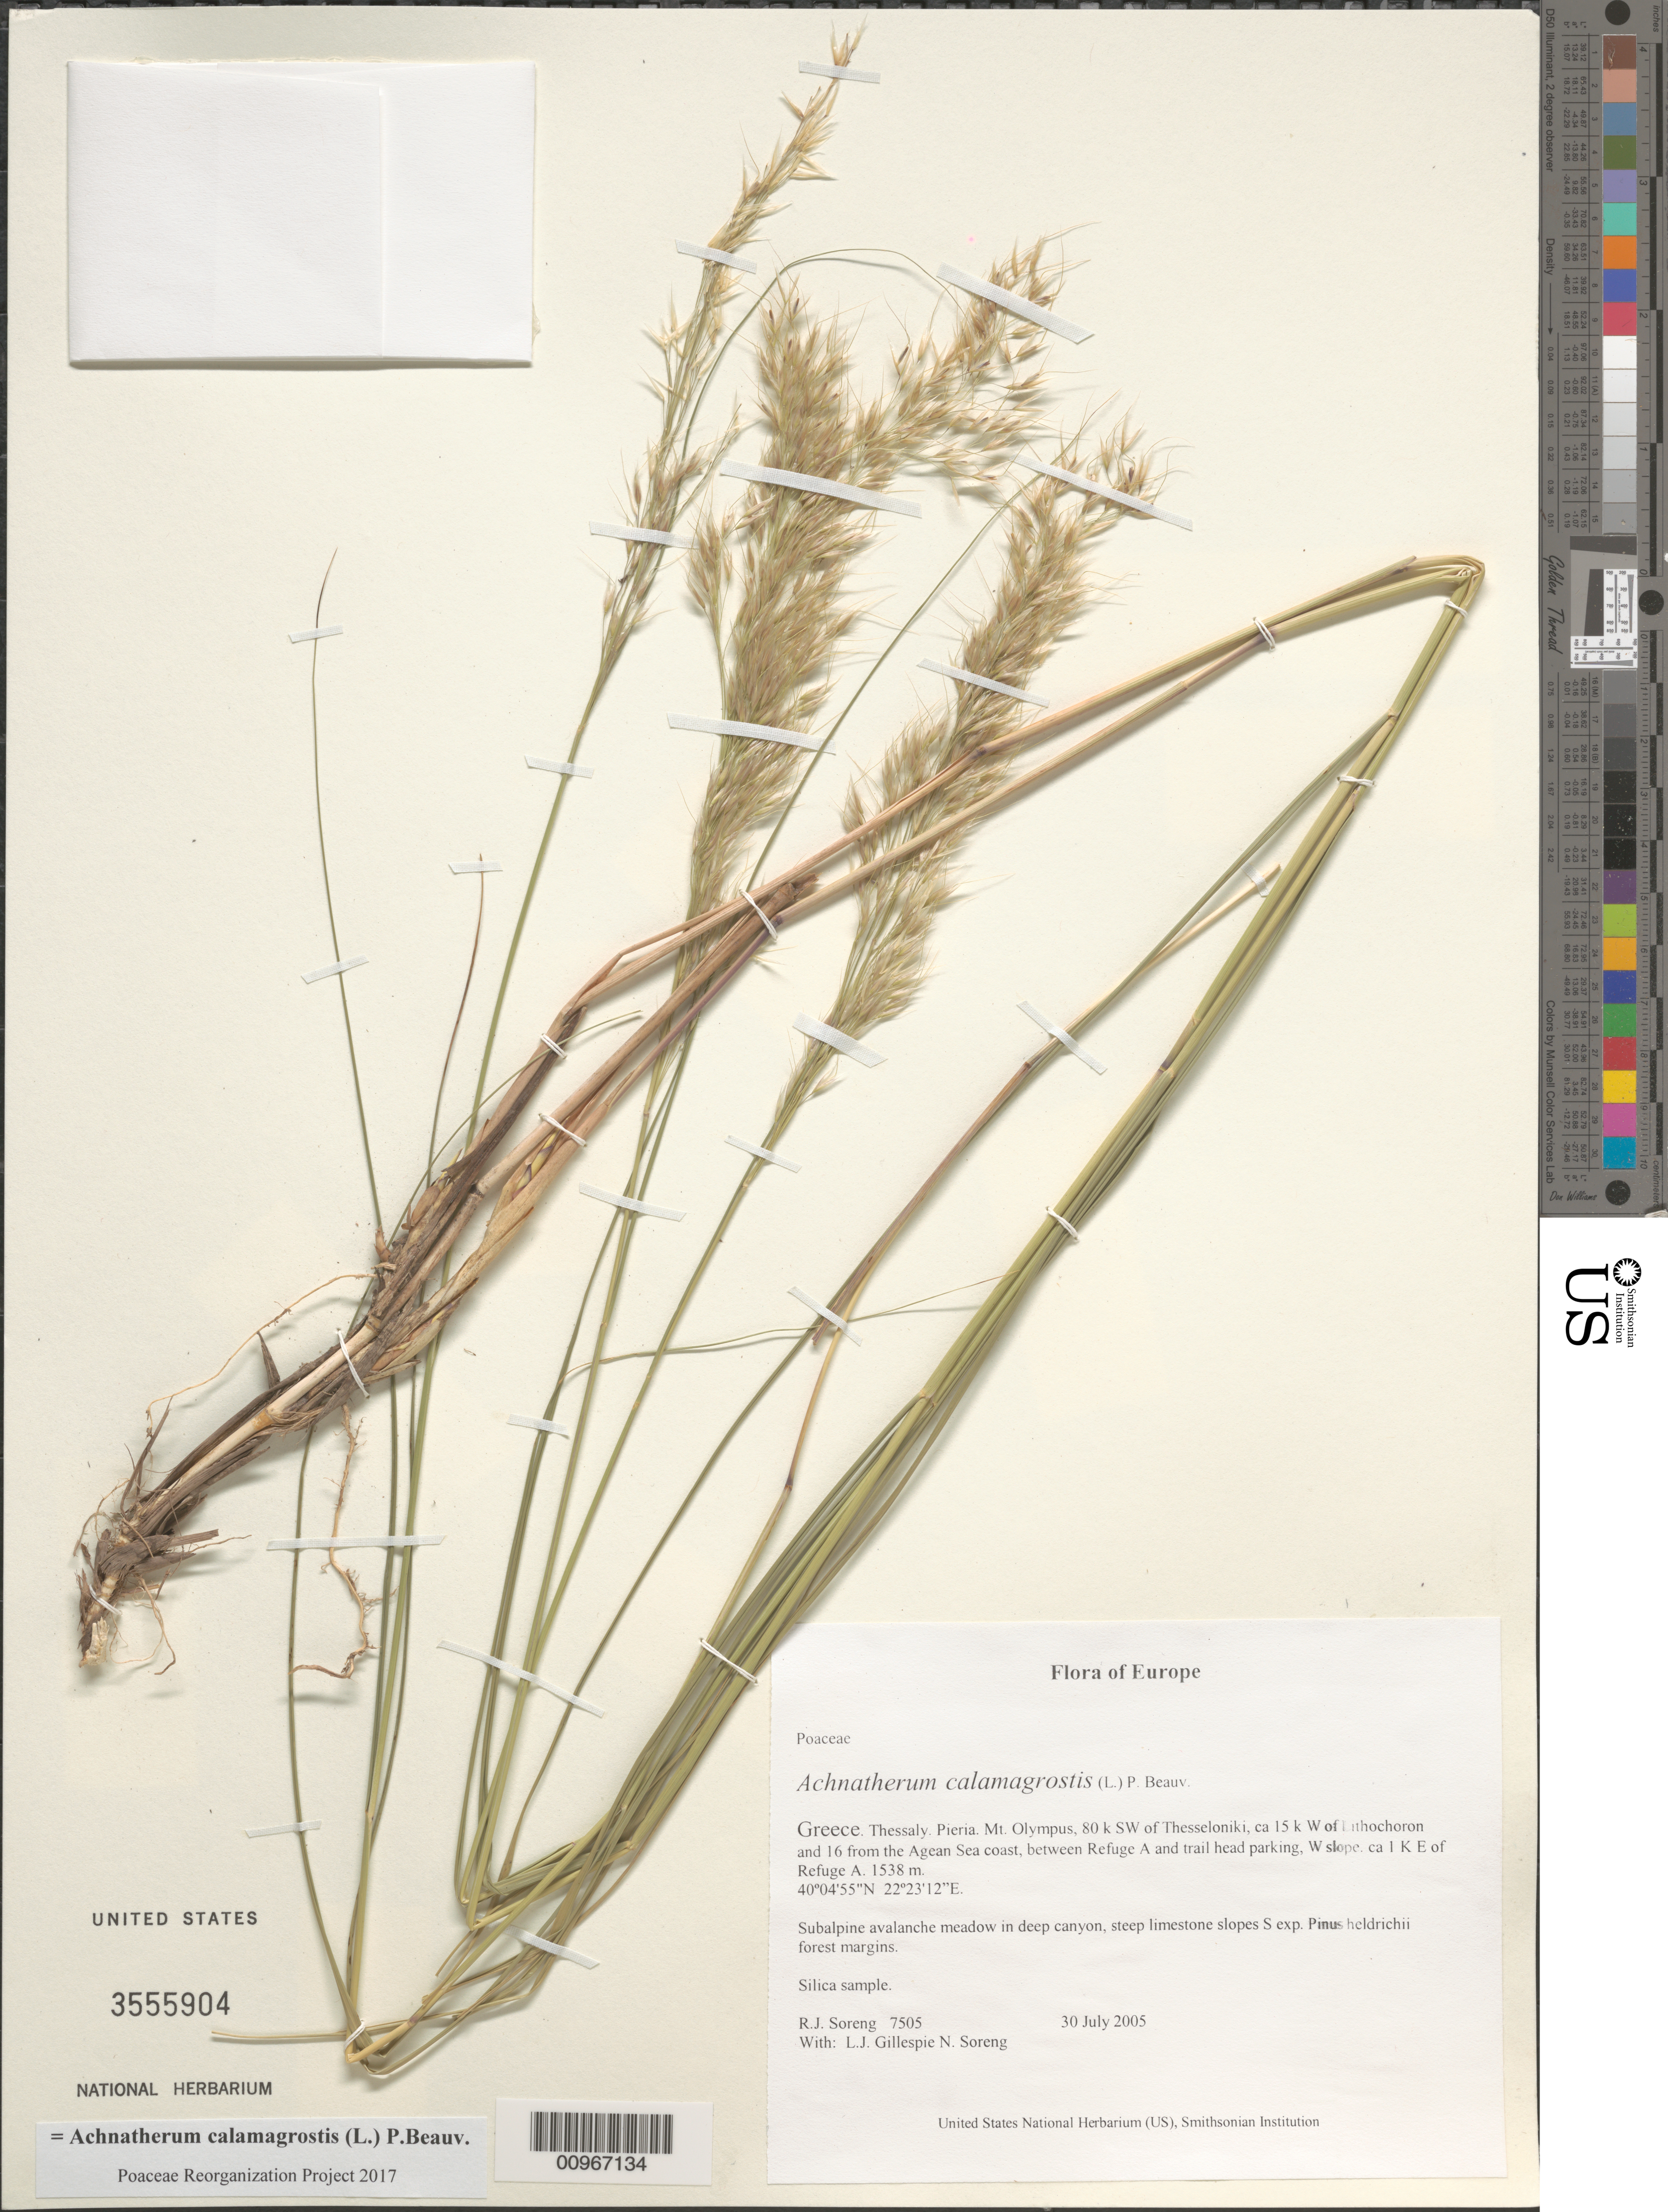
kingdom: Plantae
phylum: Tracheophyta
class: Liliopsida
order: Poales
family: Poaceae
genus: Achnatherum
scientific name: Achnatherum calamagrostis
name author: (L.) P. Beauv.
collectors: R. J. Soreng, N. L. Soreng, L. J. Gillespie, N. Turland & C. Turland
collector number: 7505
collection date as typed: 30 July 2005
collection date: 2005-07-30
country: Greece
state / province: Thessaly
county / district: Pieria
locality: Mt. Olympus, 80 km SW of Thesseloniki, ca 15 km W of Lithochoron and 16 from the Agean Sea coast, between Refuge A and trail head parking, W slope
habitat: Subalpine avalanche meadow in deep canyon, steep limestone slopes S exp.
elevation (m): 1538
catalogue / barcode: US 3555904